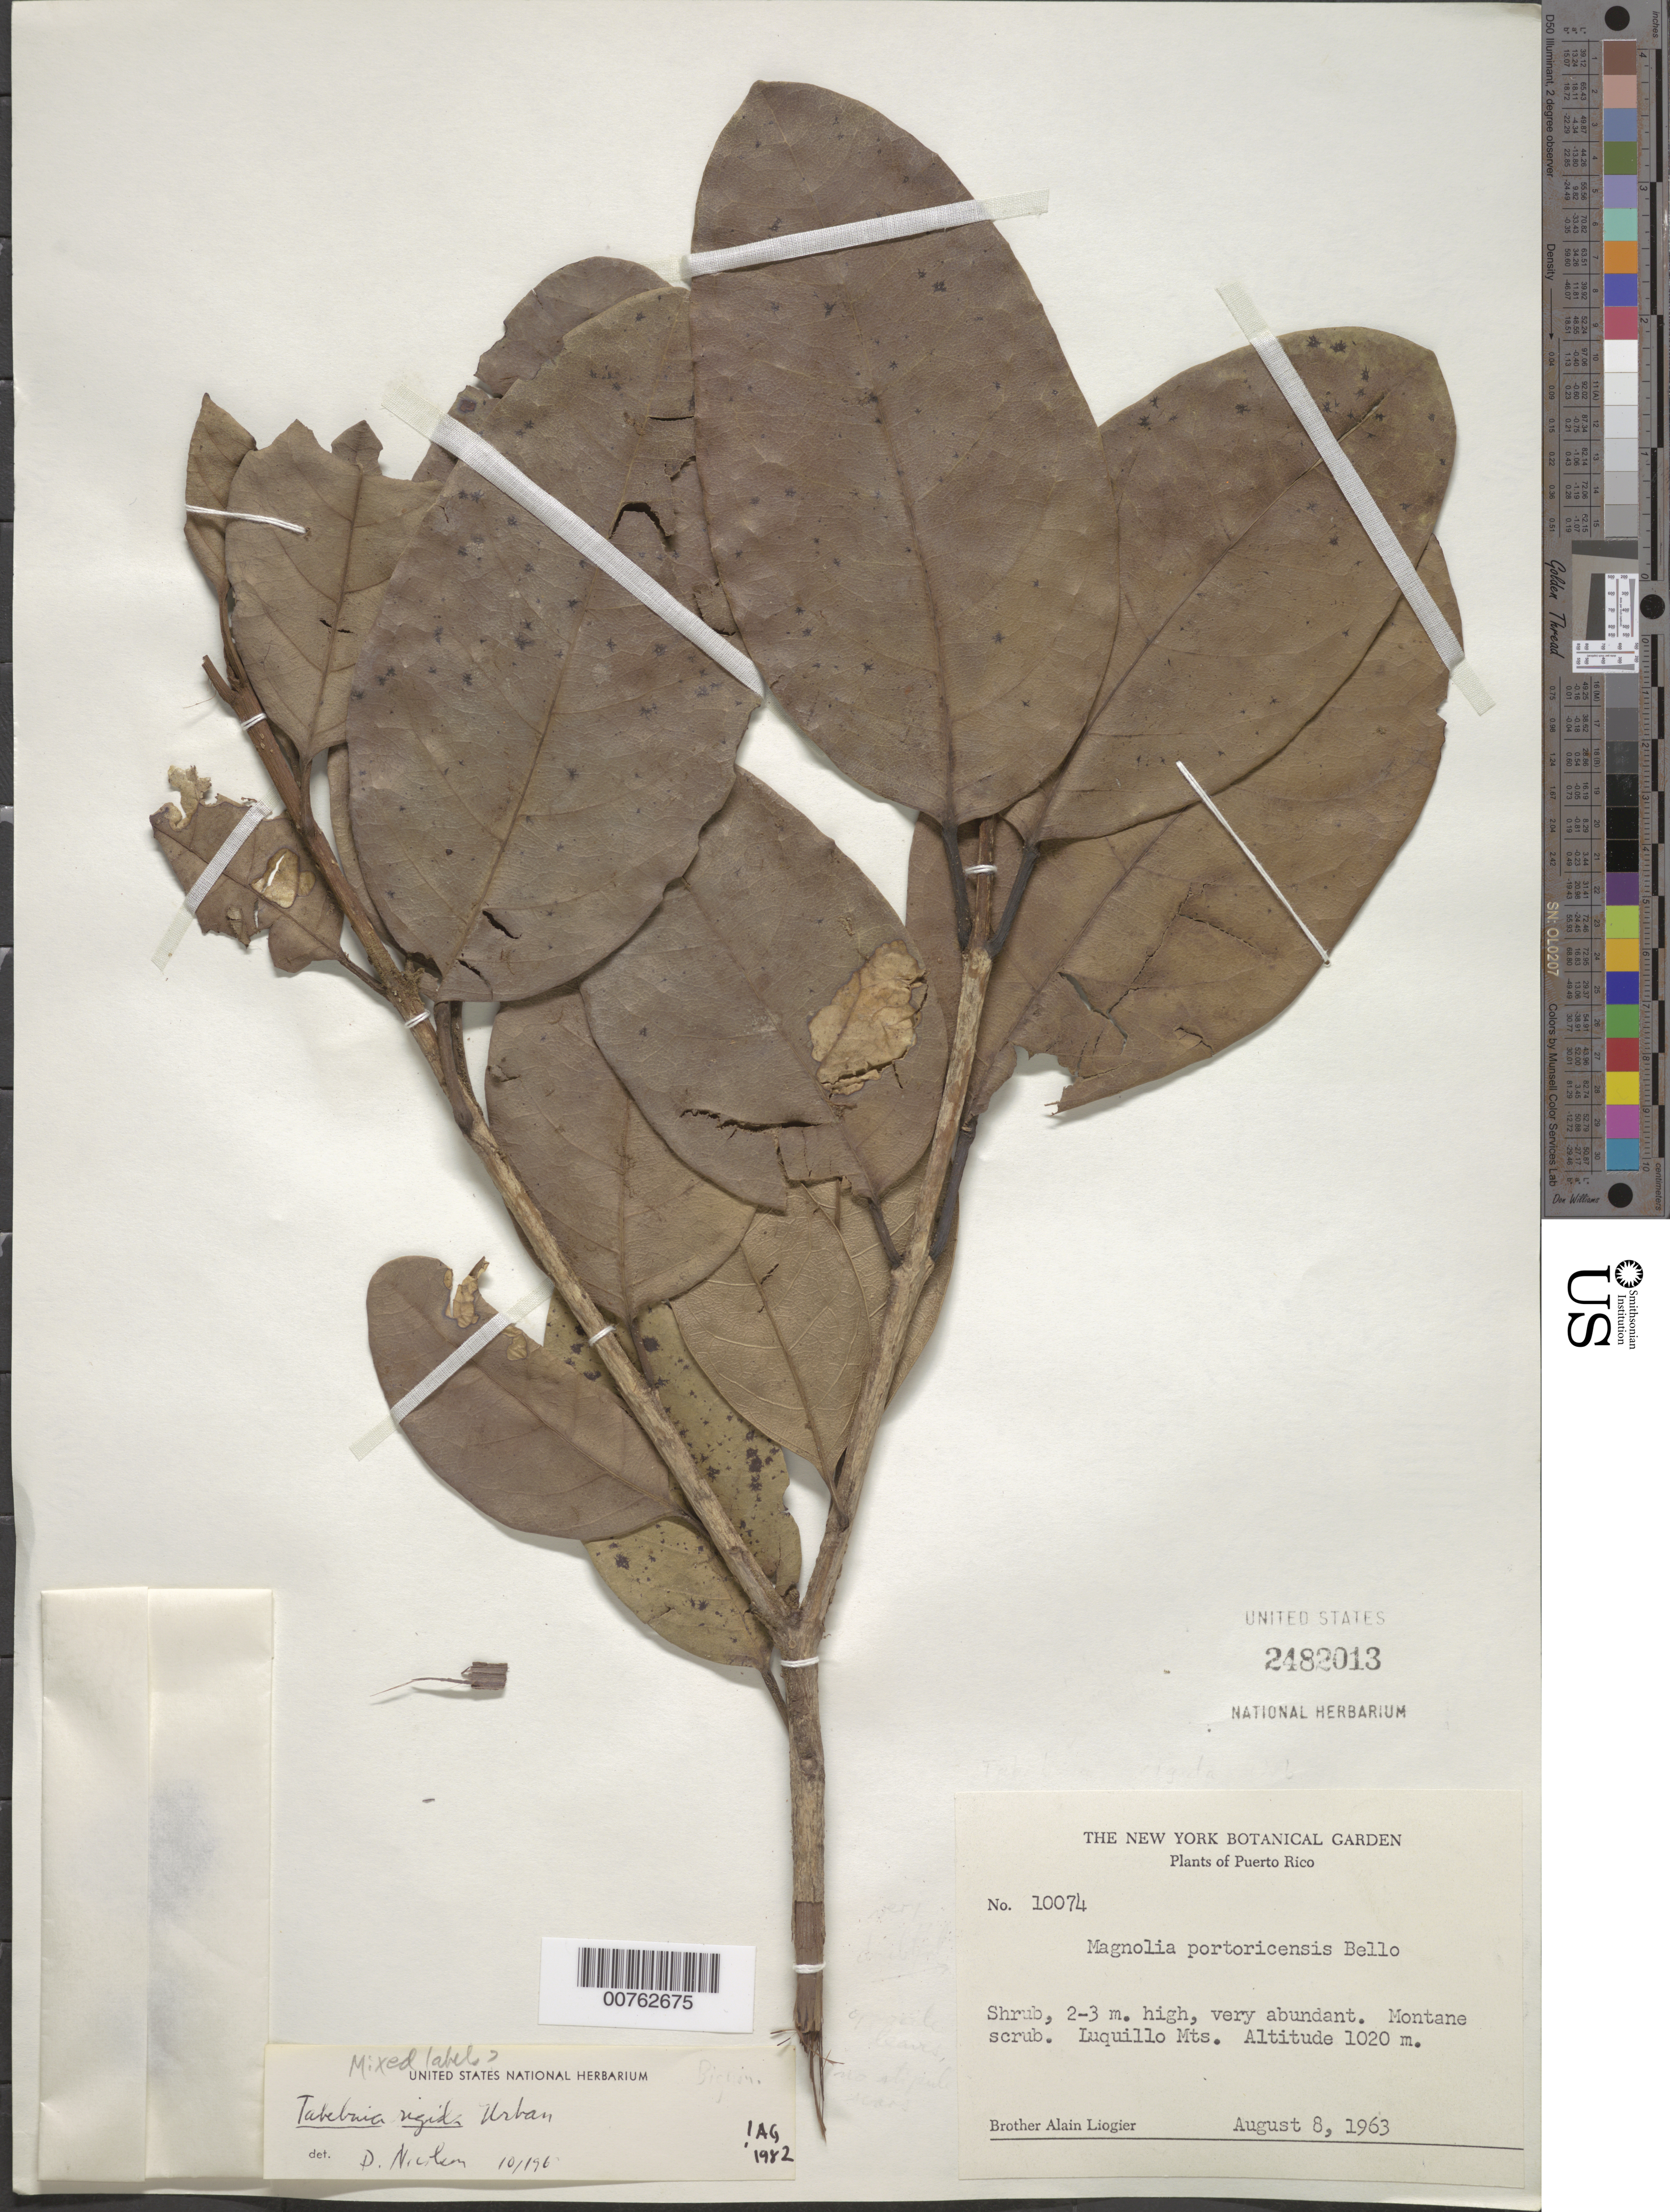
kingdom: Plantae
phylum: Tracheophyta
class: Magnoliopsida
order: Lamiales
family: Bignoniaceae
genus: Tabebuia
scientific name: Tabebuia rigida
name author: Urb.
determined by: Gentry, A. H.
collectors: A. H. Liogier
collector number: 10074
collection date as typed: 08 Aug 1963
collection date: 1963-08-08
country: Puerto Rico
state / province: Luquillo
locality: Luquillo Mountains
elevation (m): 1020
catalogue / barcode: US 2482013